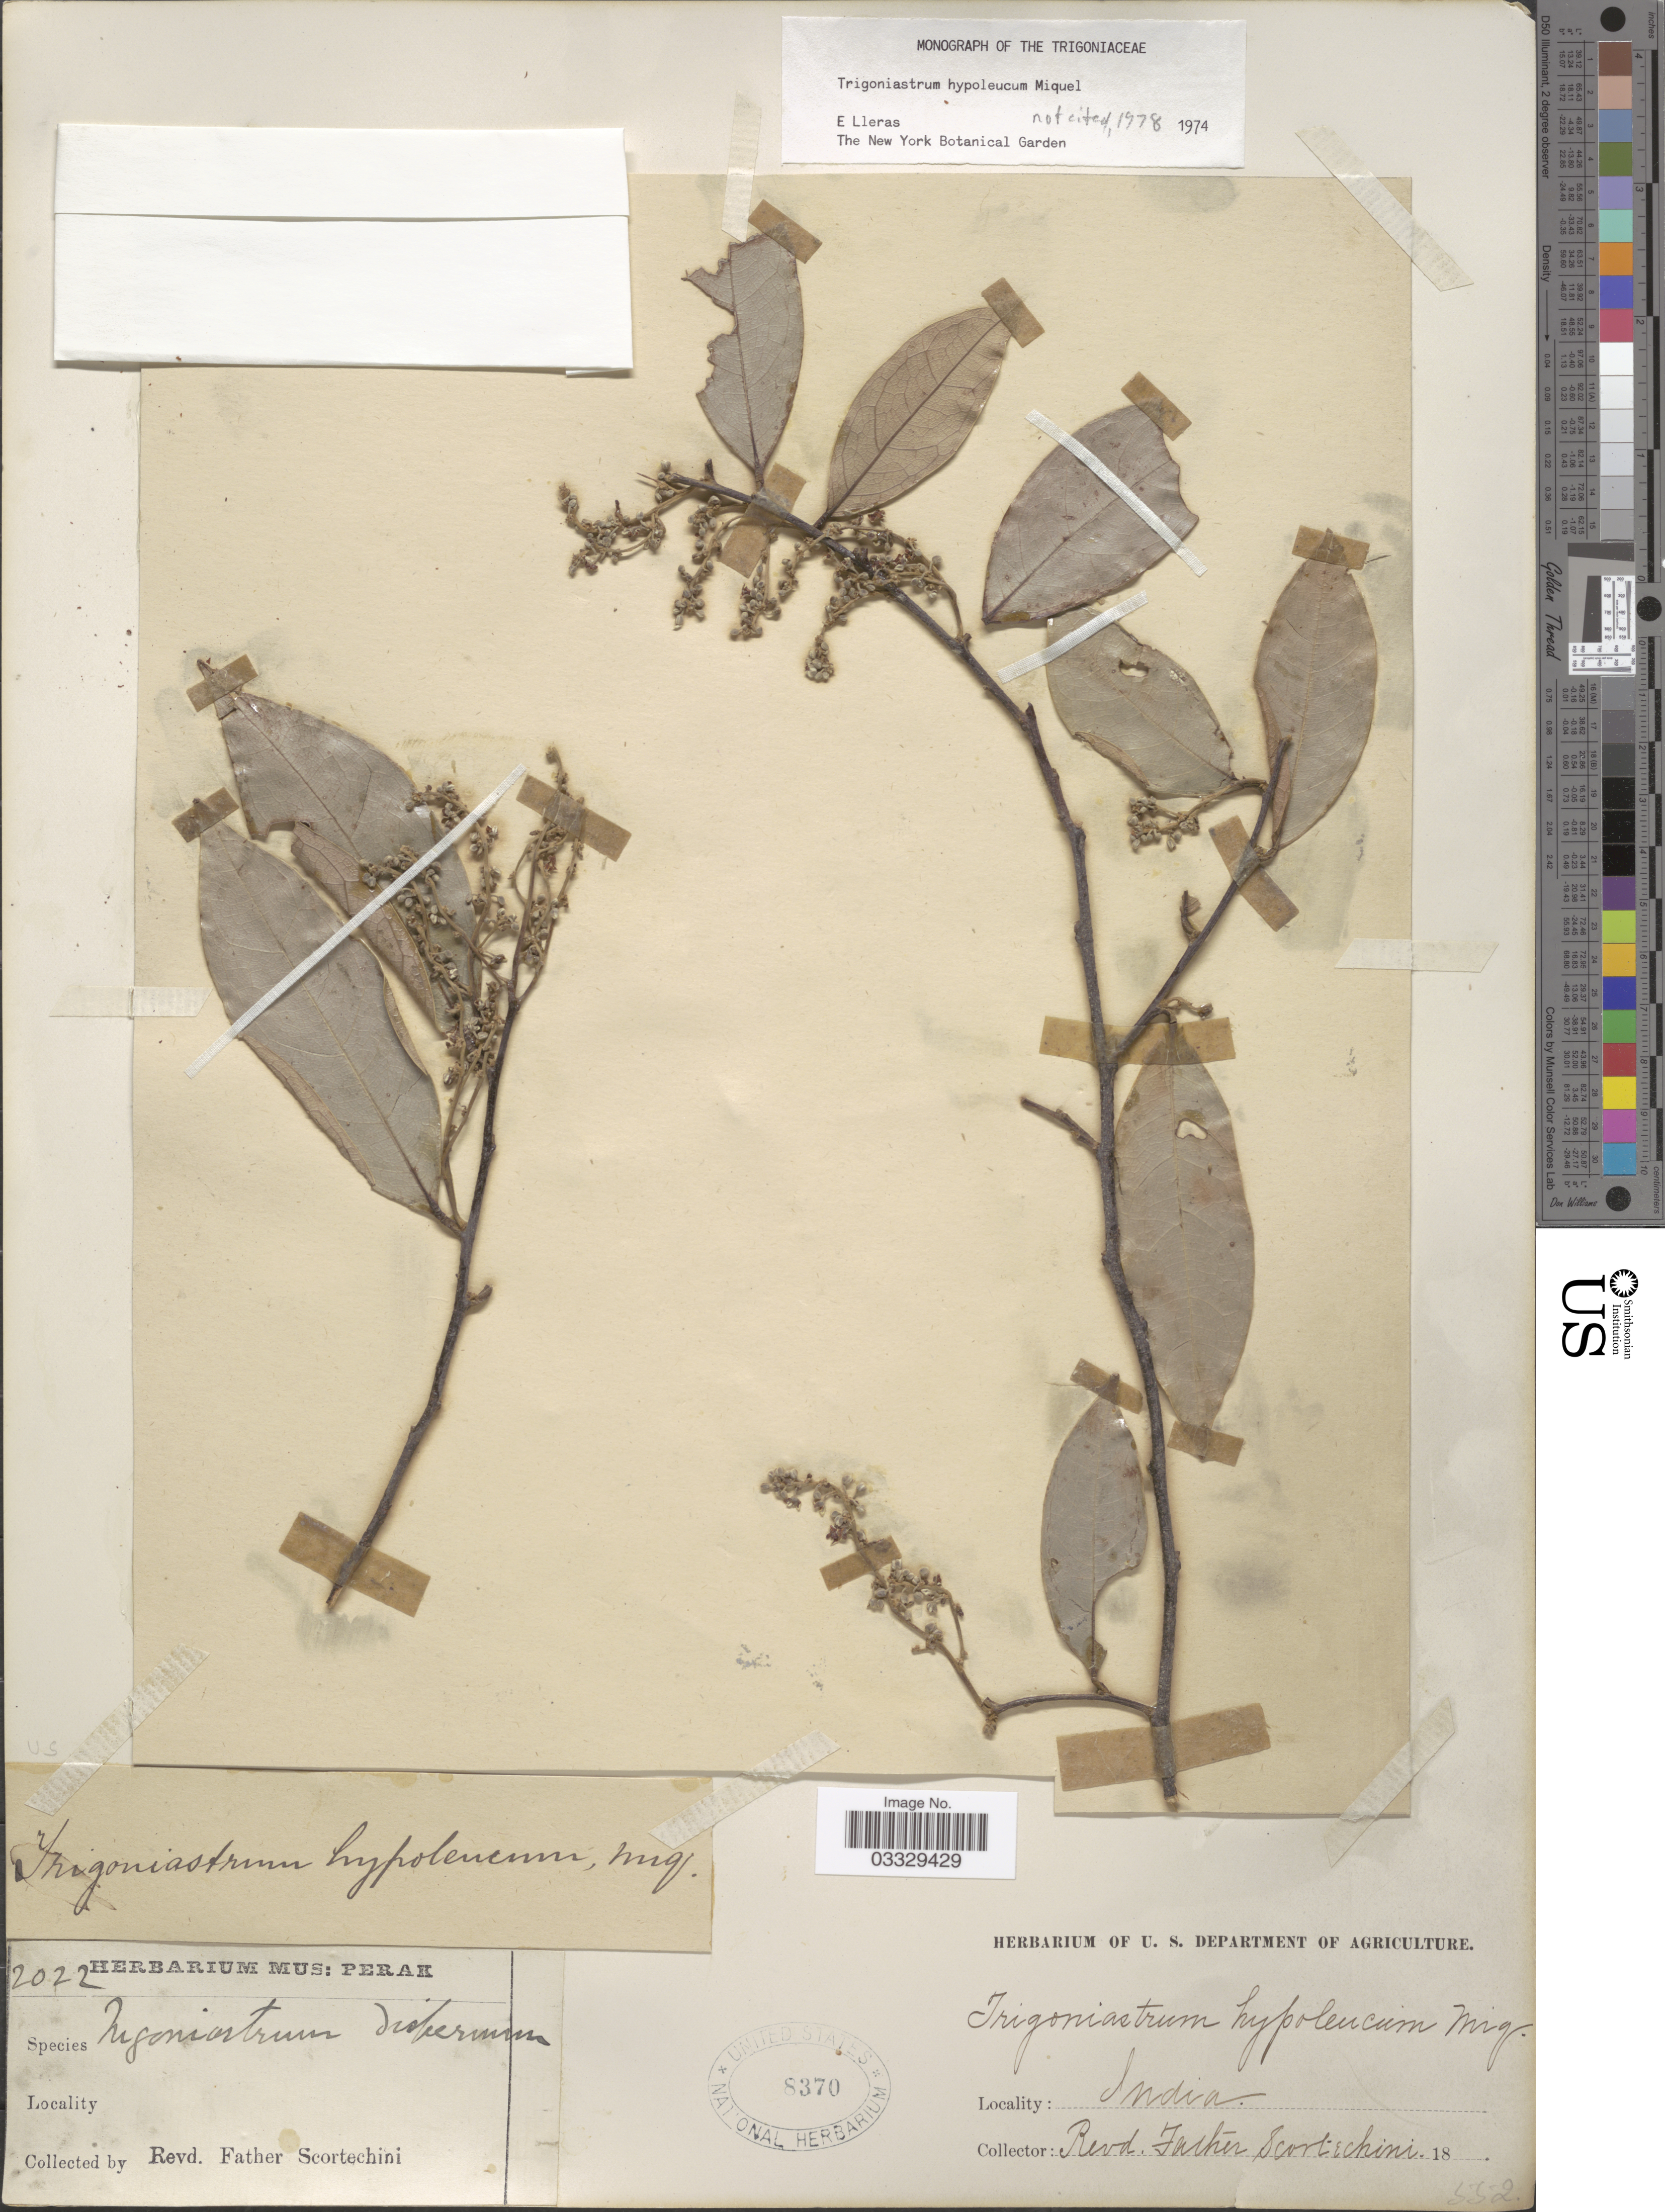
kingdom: Plantae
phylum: Tracheophyta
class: Magnoliopsida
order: Malpighiales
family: Trigoniaceae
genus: Trigoniastrum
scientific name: Trigoniastrum hypoleucum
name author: Miq.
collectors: Fr. Scortechini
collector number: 2022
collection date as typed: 18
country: India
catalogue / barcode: US 8370